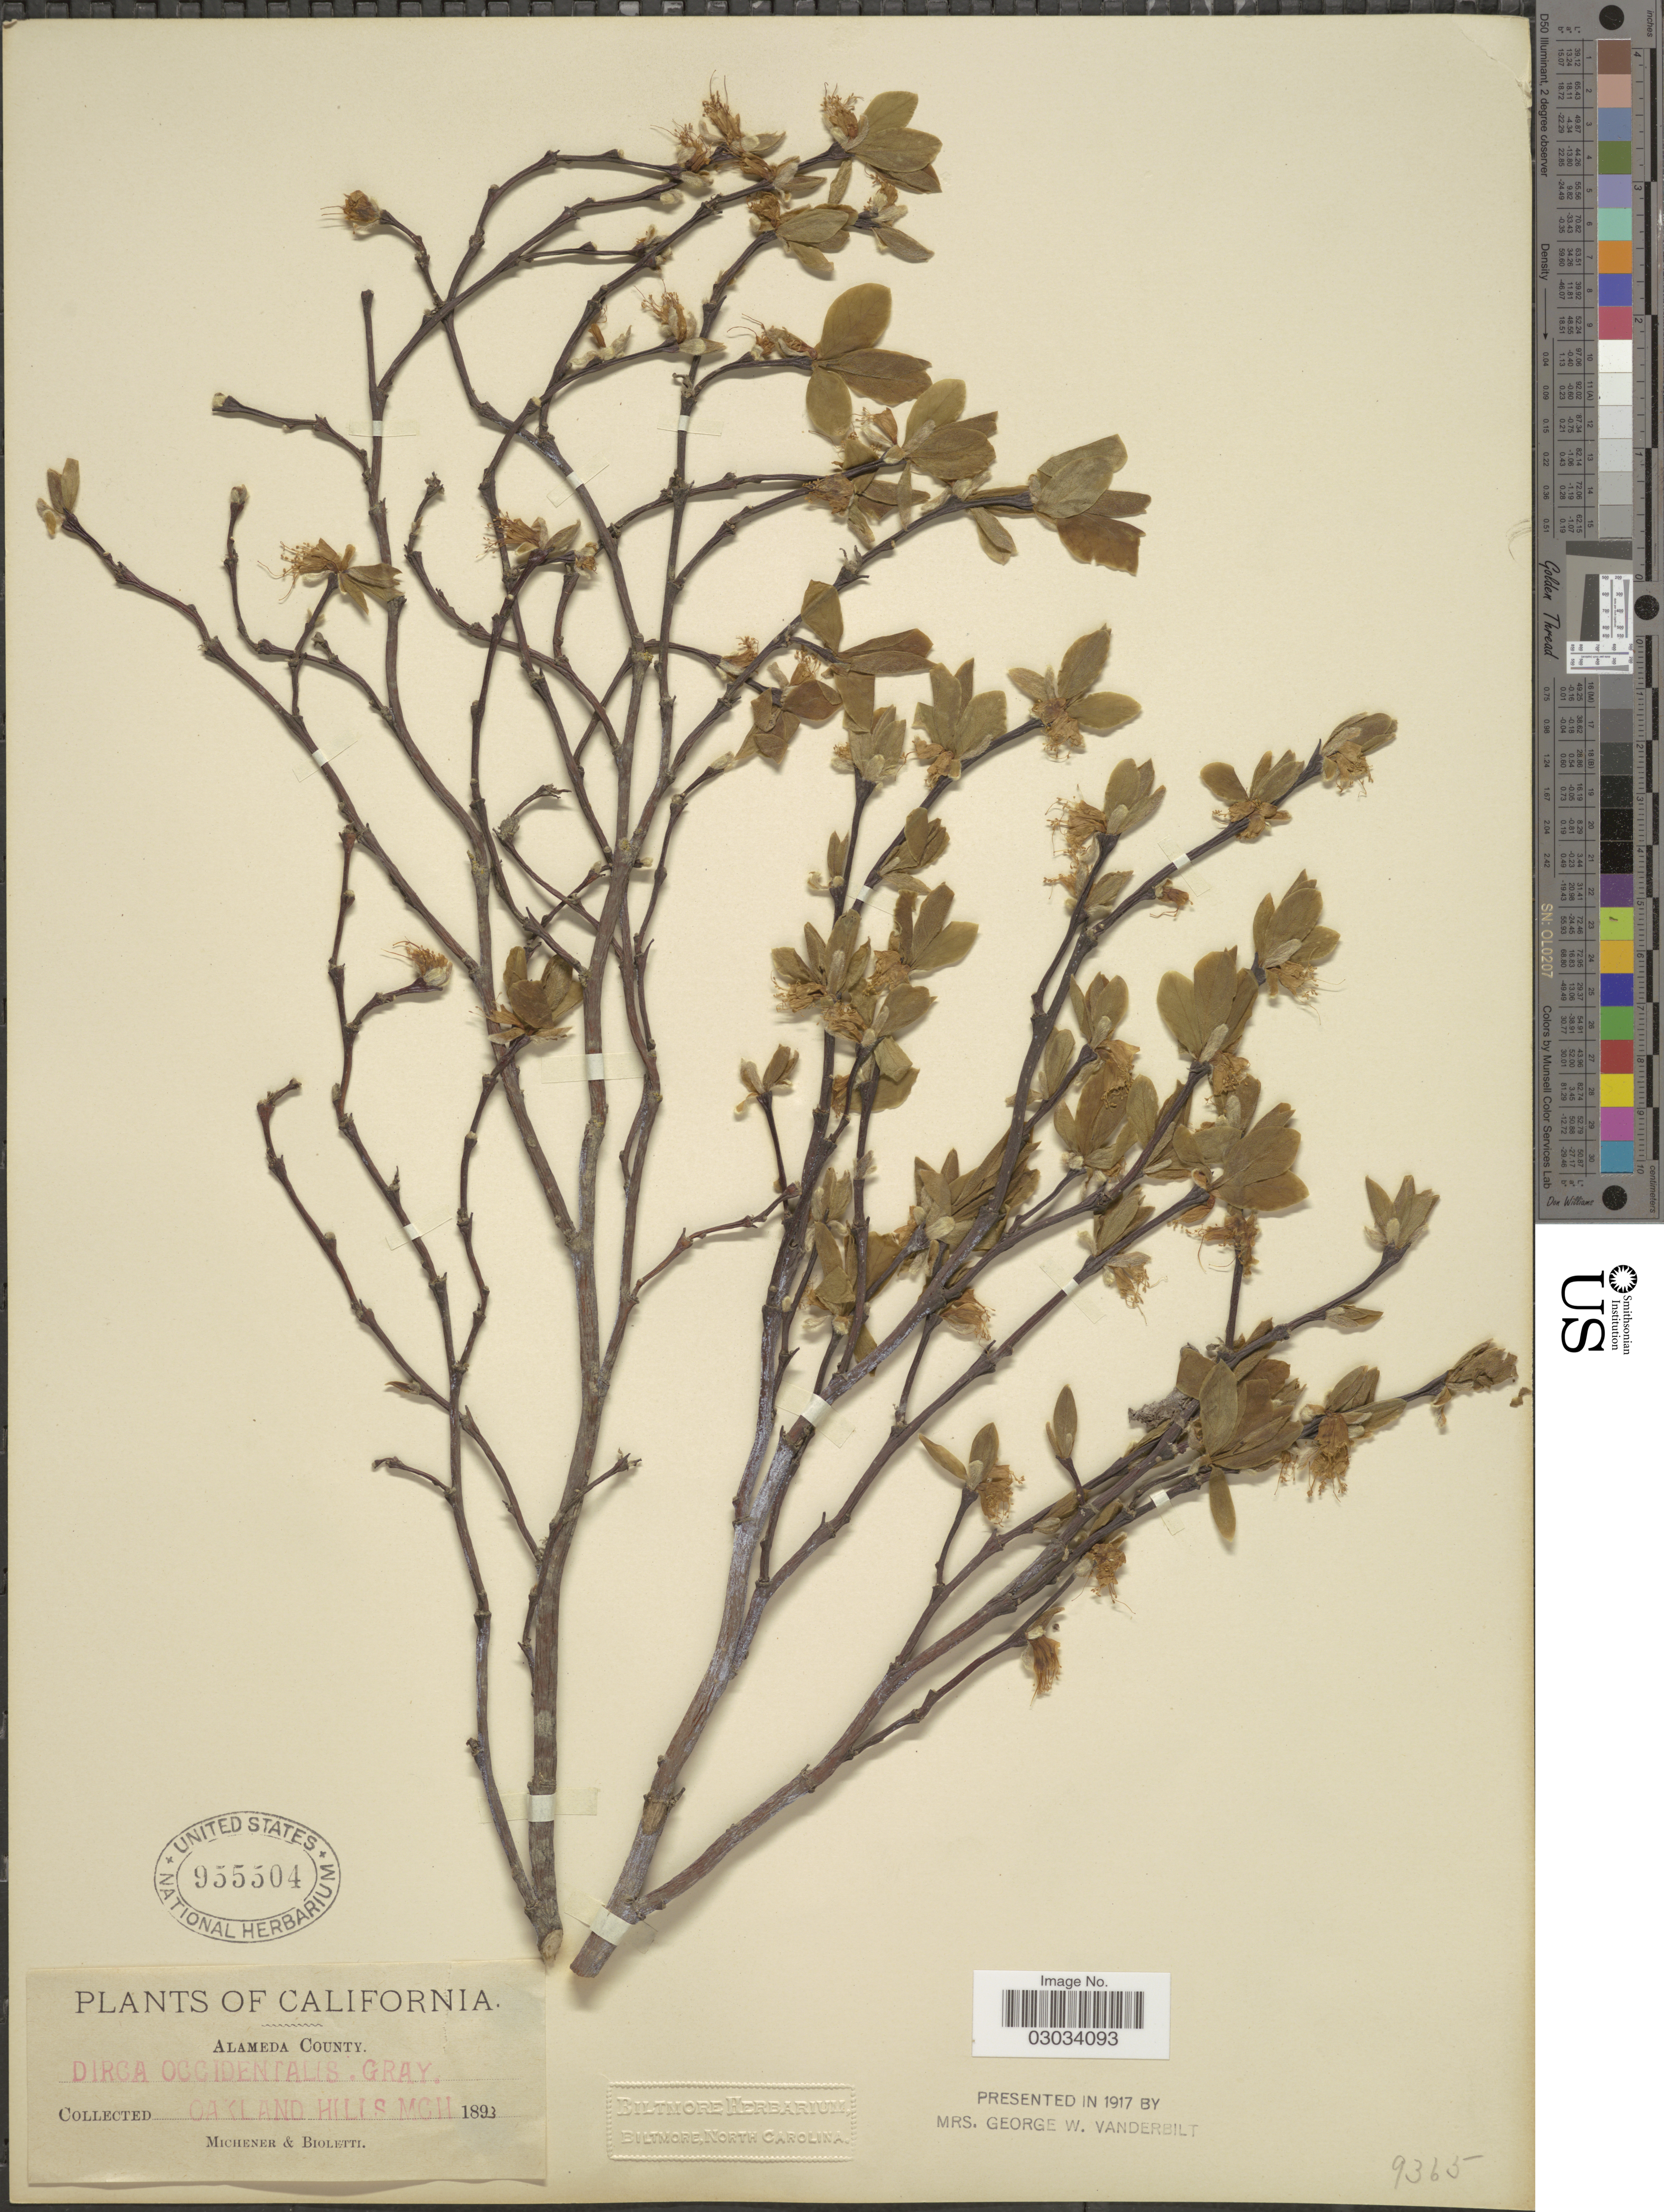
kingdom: Plantae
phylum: Tracheophyta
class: Magnoliopsida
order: Malvales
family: Thymelaeaceae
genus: Dirca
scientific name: Dirca occidentalis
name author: A. Gray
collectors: -. Michener & -- Bioletti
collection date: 1893-03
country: United States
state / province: California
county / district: Alameda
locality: Alameda County. Oakland Hills.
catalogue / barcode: US 955504